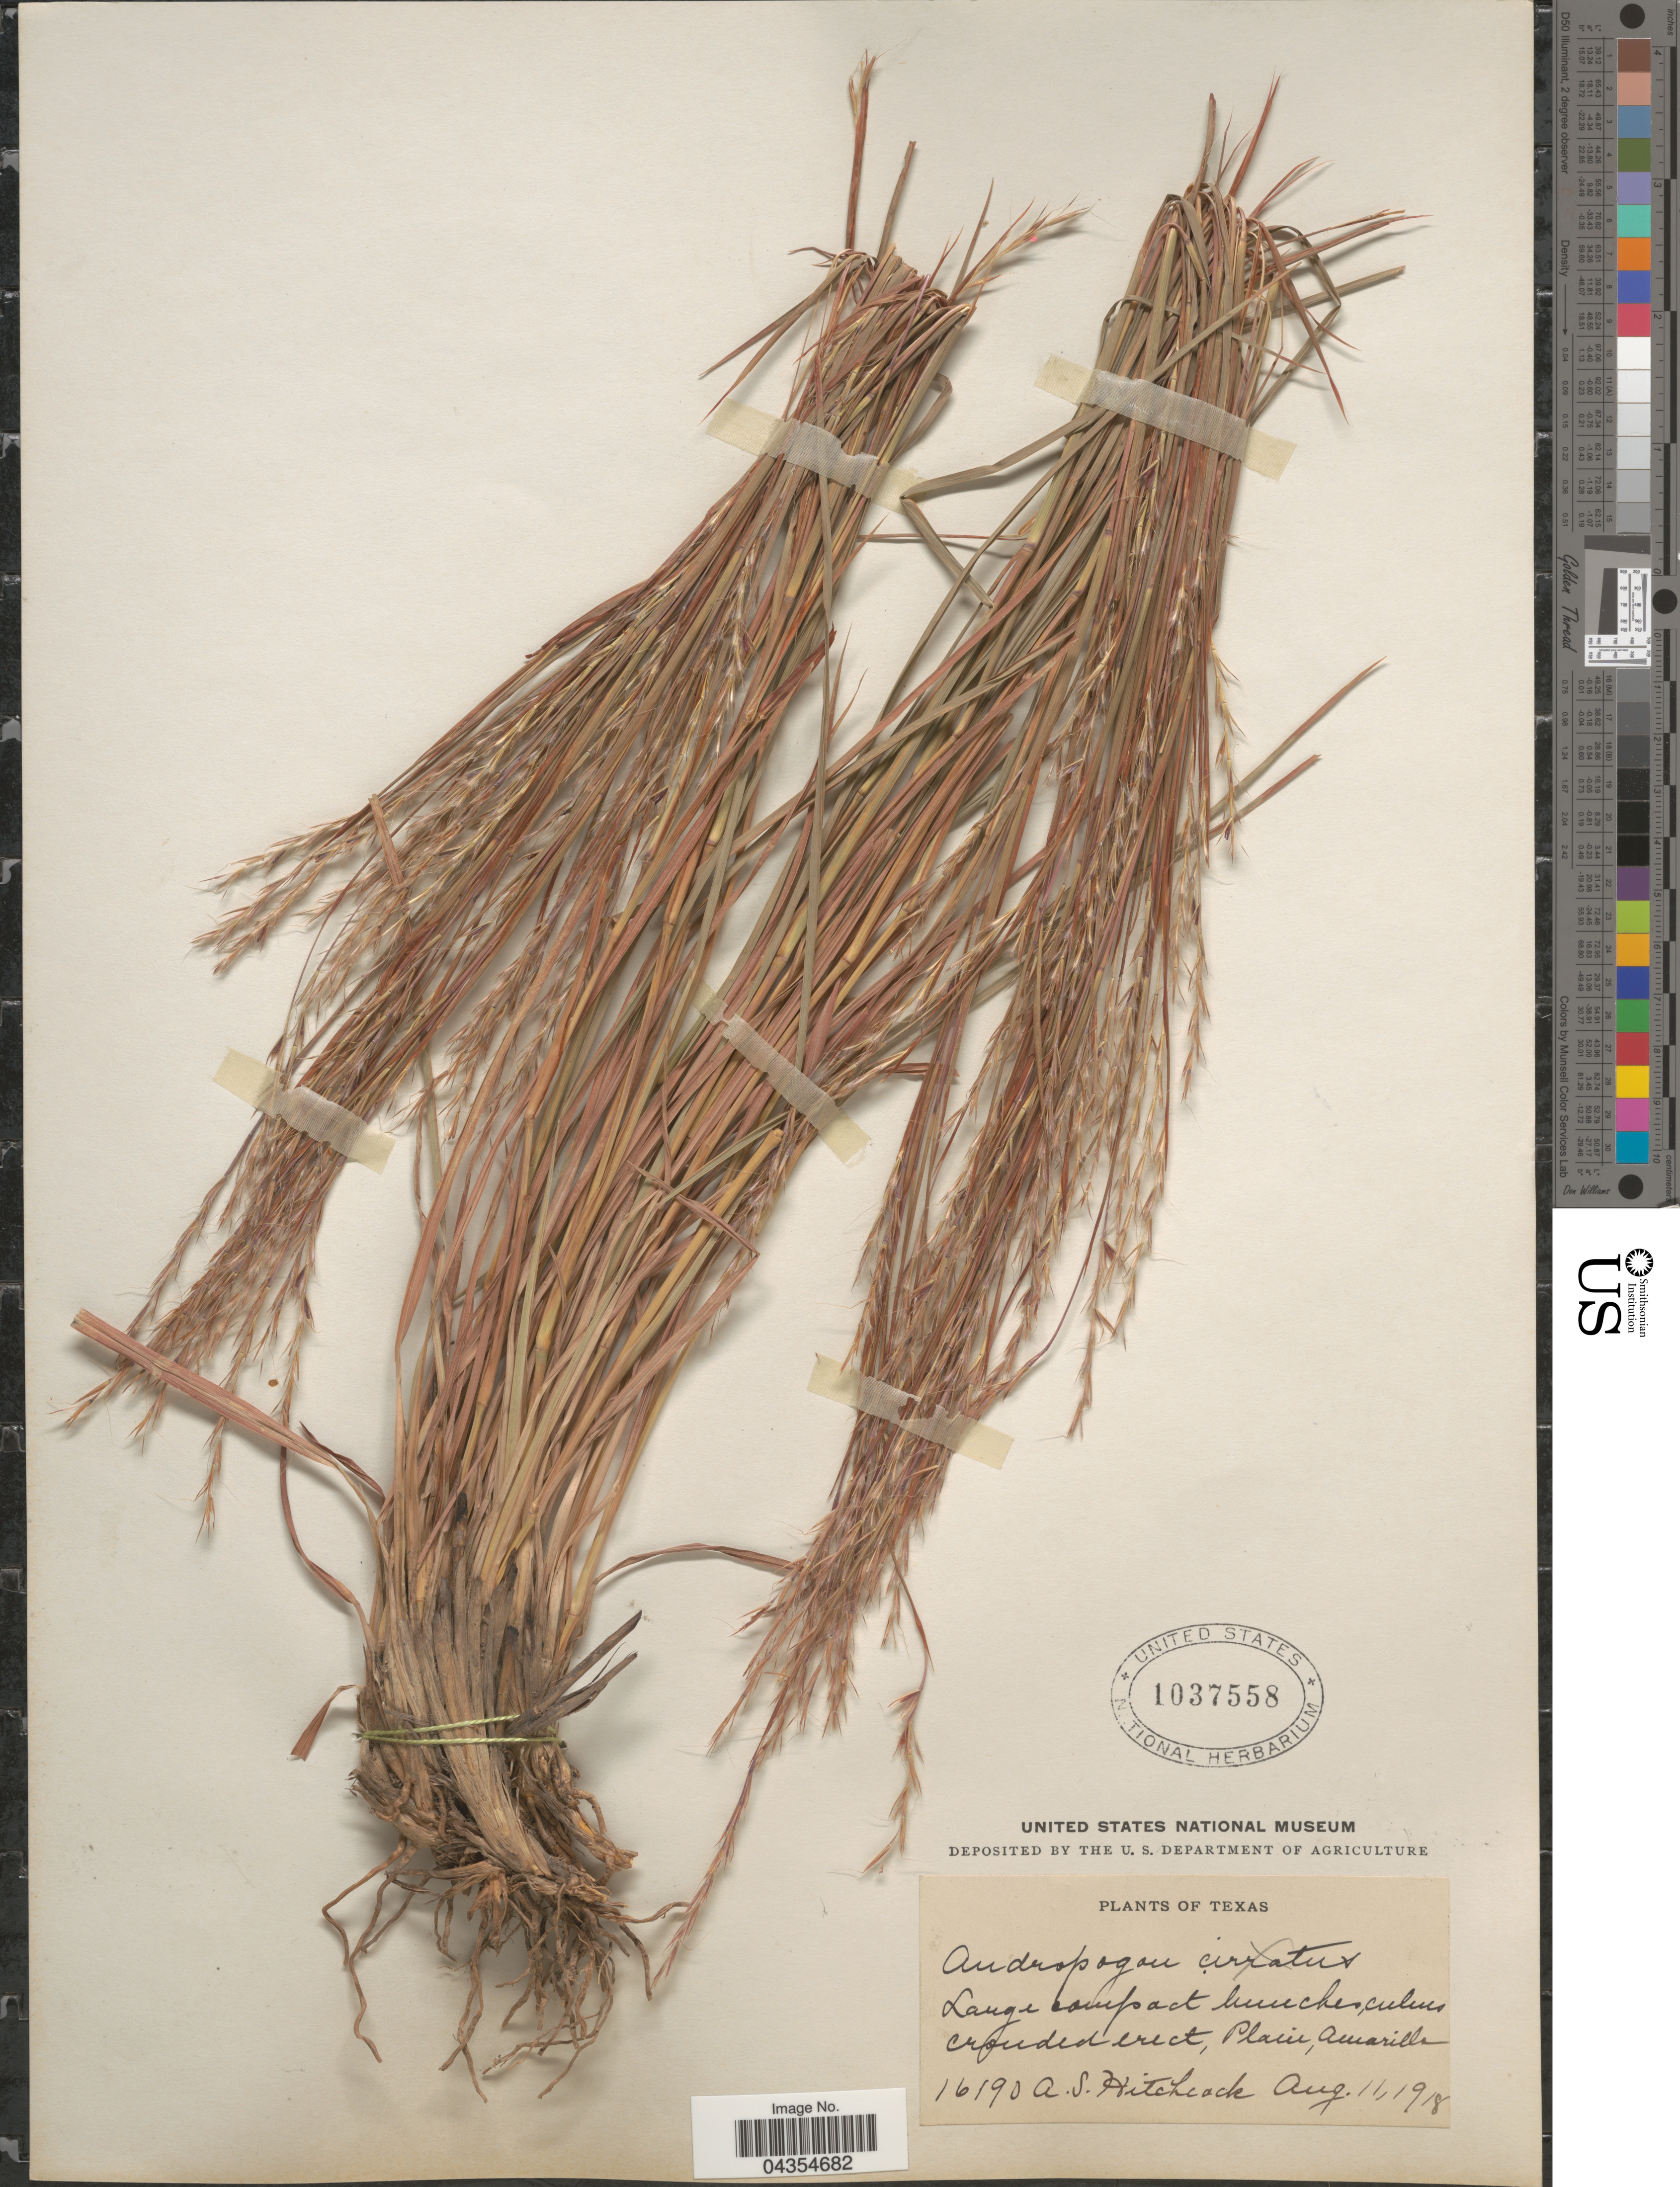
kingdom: Plantae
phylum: Tracheophyta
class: Liliopsida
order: Poales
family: Poaceae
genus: Schizachyrium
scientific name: Schizachyrium scoparium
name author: (Michx.) Nash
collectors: A. S. Hitchcock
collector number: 16190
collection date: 1918-08-11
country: United States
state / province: Texas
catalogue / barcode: US 1037558